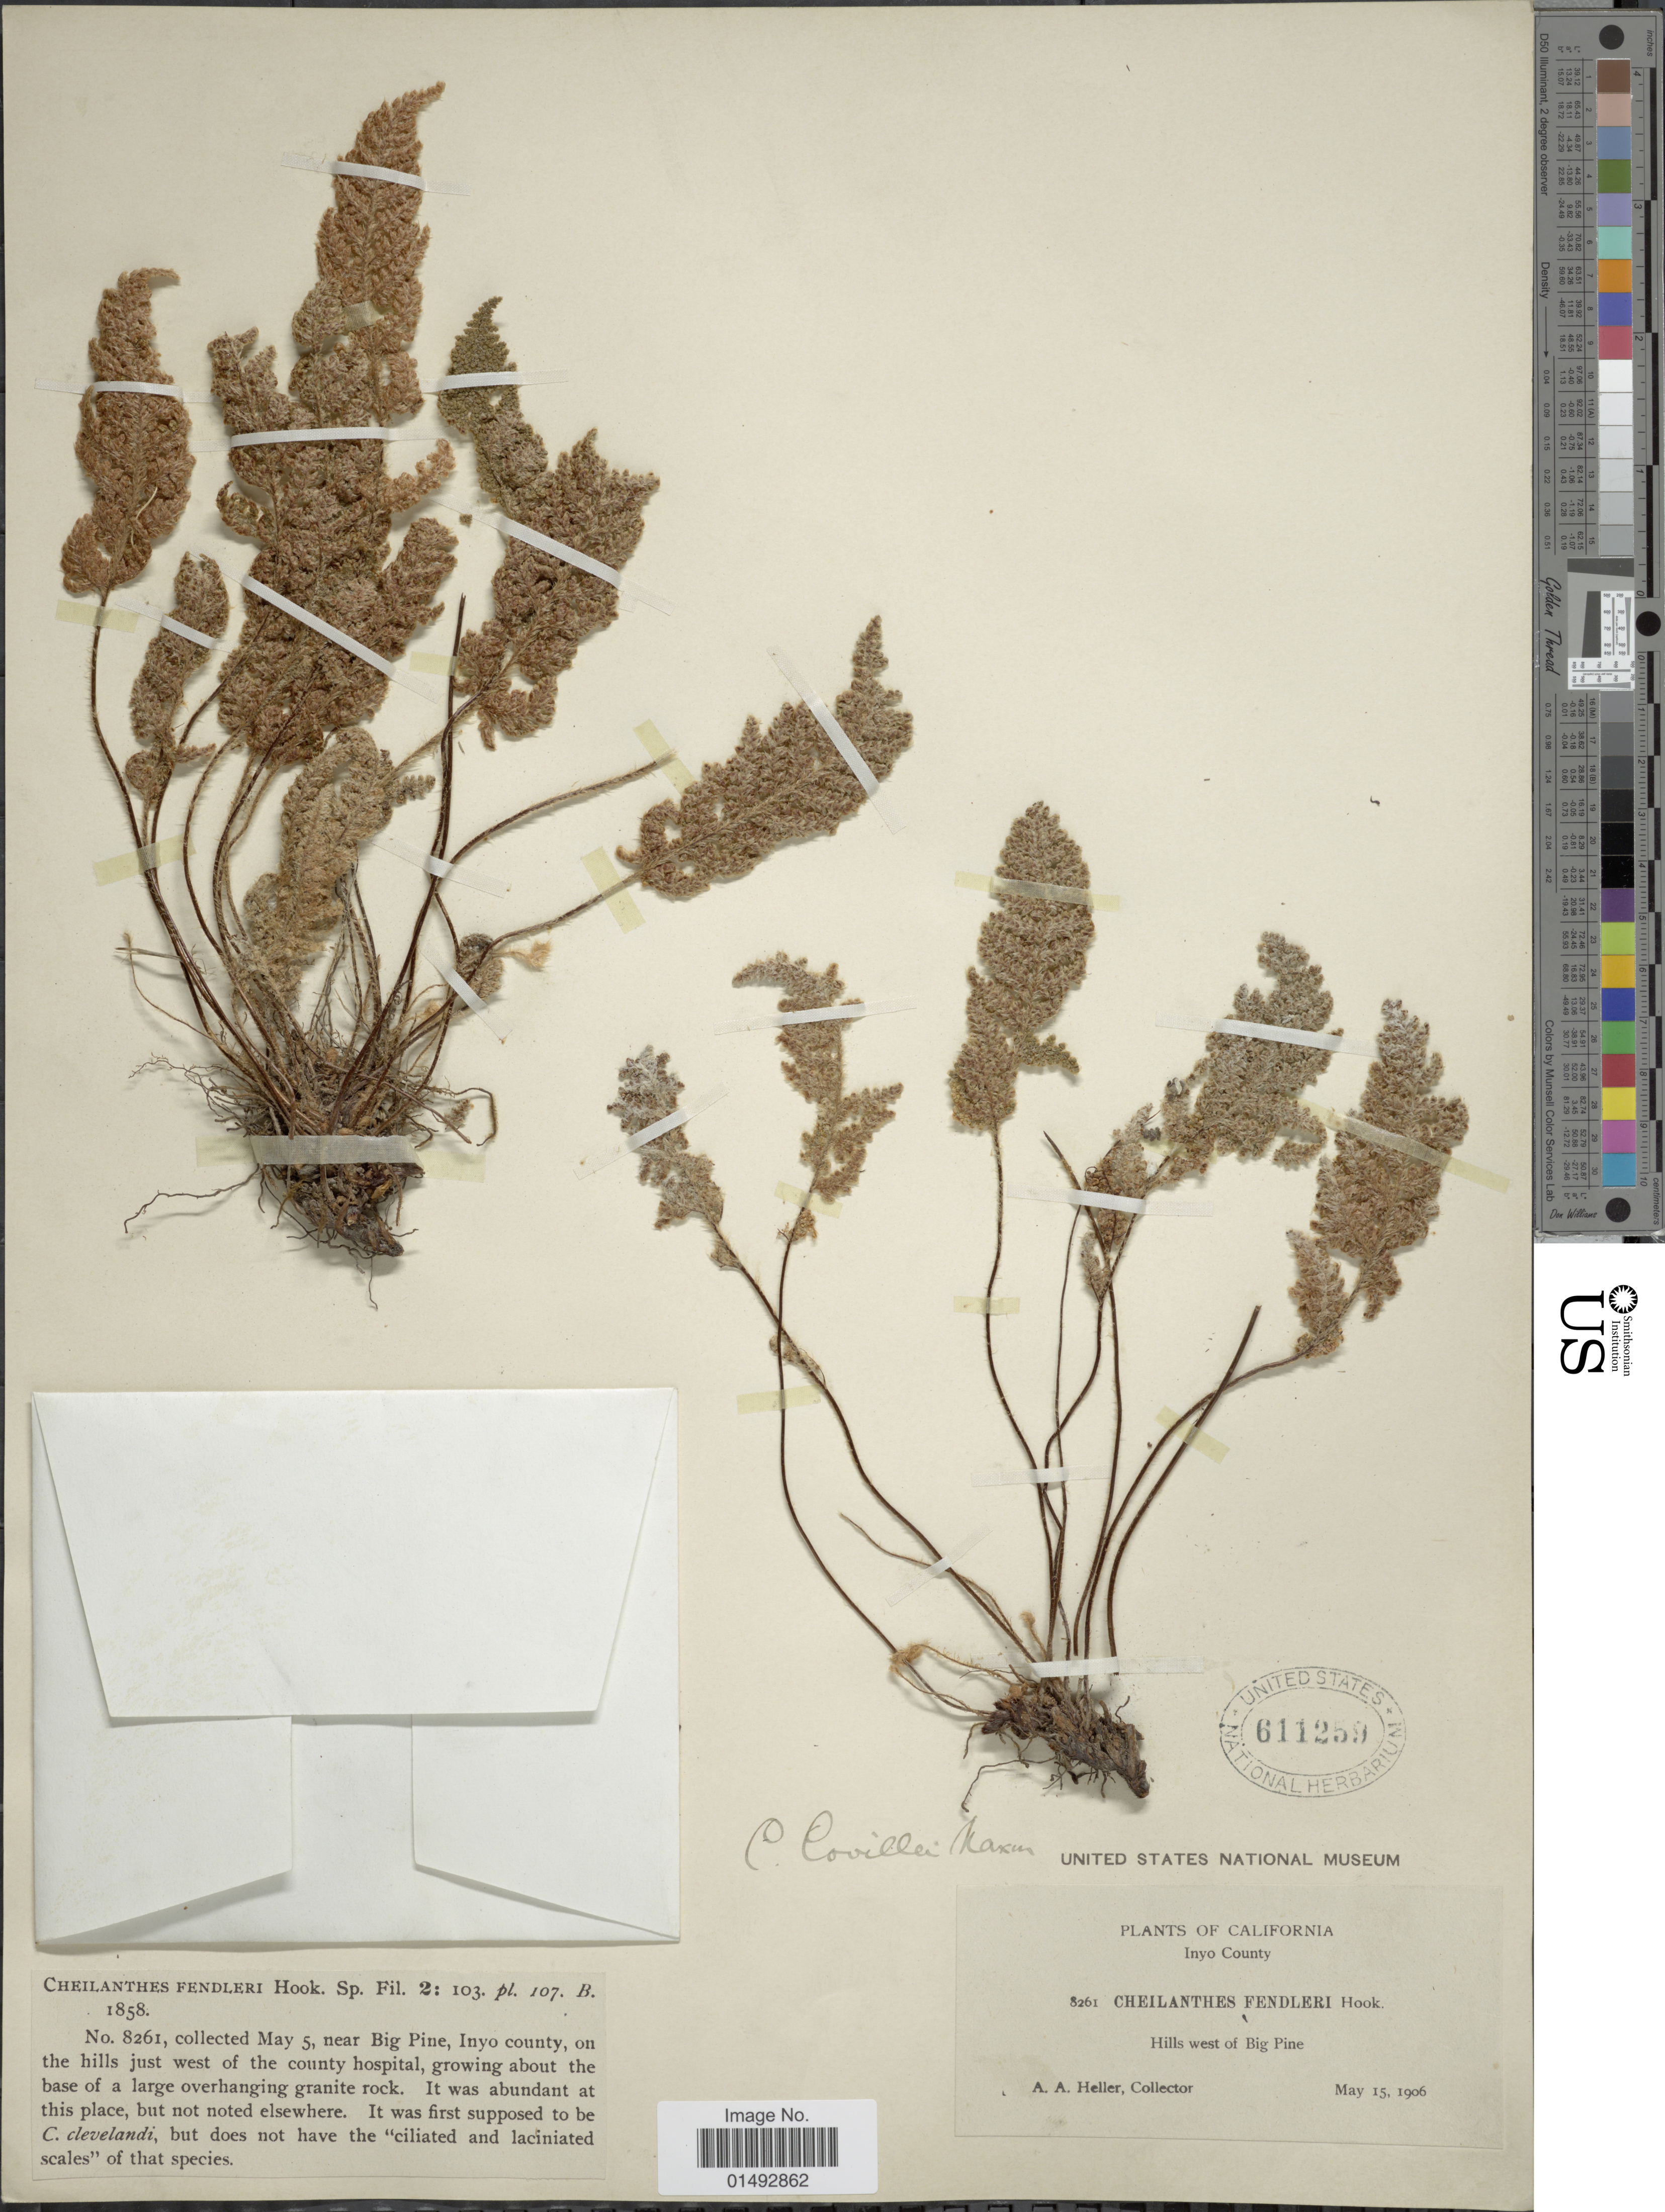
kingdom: Plantae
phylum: Tracheophyta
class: Polypodiopsida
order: Polypodiales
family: Pteridaceae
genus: Myriopteris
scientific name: Myriopteris covillei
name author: (Maxon) Á. Löve & D. Löve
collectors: A. A. Heller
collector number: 8261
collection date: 1906-05-15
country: United States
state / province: California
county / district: Inyo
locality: Inyo County, Hills west of Big Pine, near Big Pine, Inyo county, on the hills just west of the county hospital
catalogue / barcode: US 611259